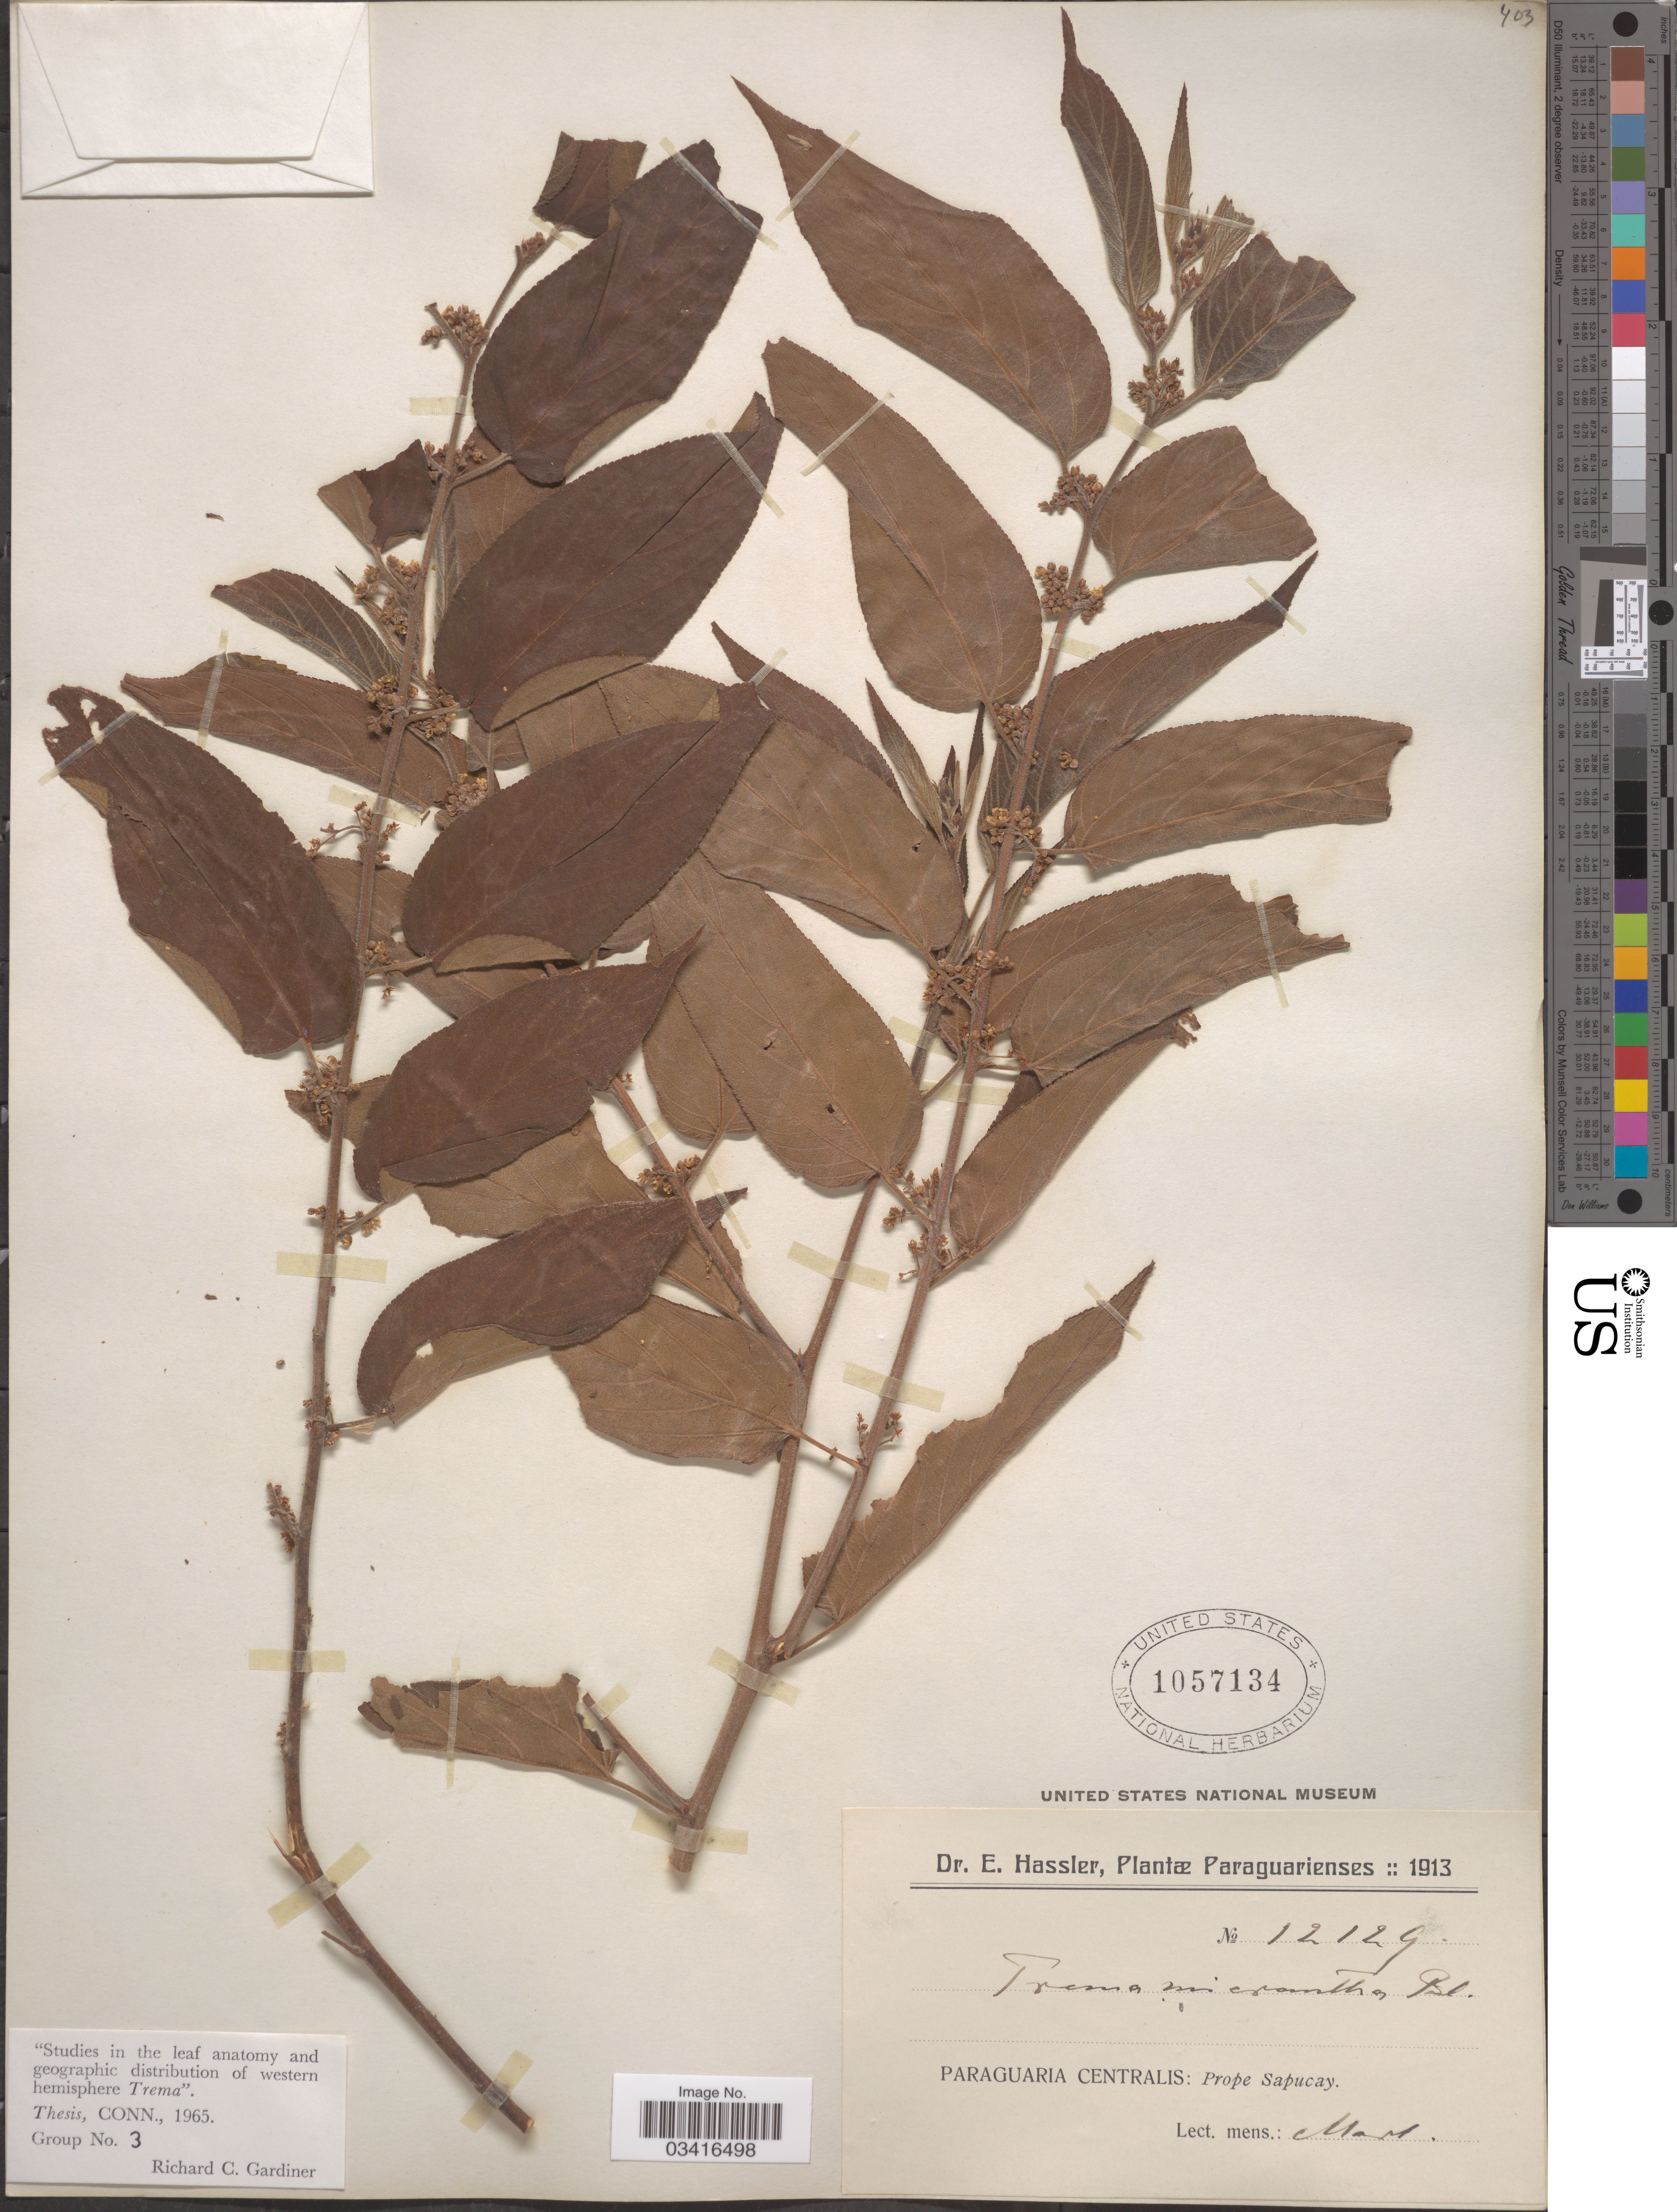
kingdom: Plantae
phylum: Tracheophyta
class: Magnoliopsida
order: Rosales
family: Cannabaceae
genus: Trema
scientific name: Trema micranthum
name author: (L.) Blume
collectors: E. Hassler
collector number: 12129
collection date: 1913-03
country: Paraguay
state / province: Central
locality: Paraguaria Centralis: Prope Sapucay.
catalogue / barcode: US 1057134